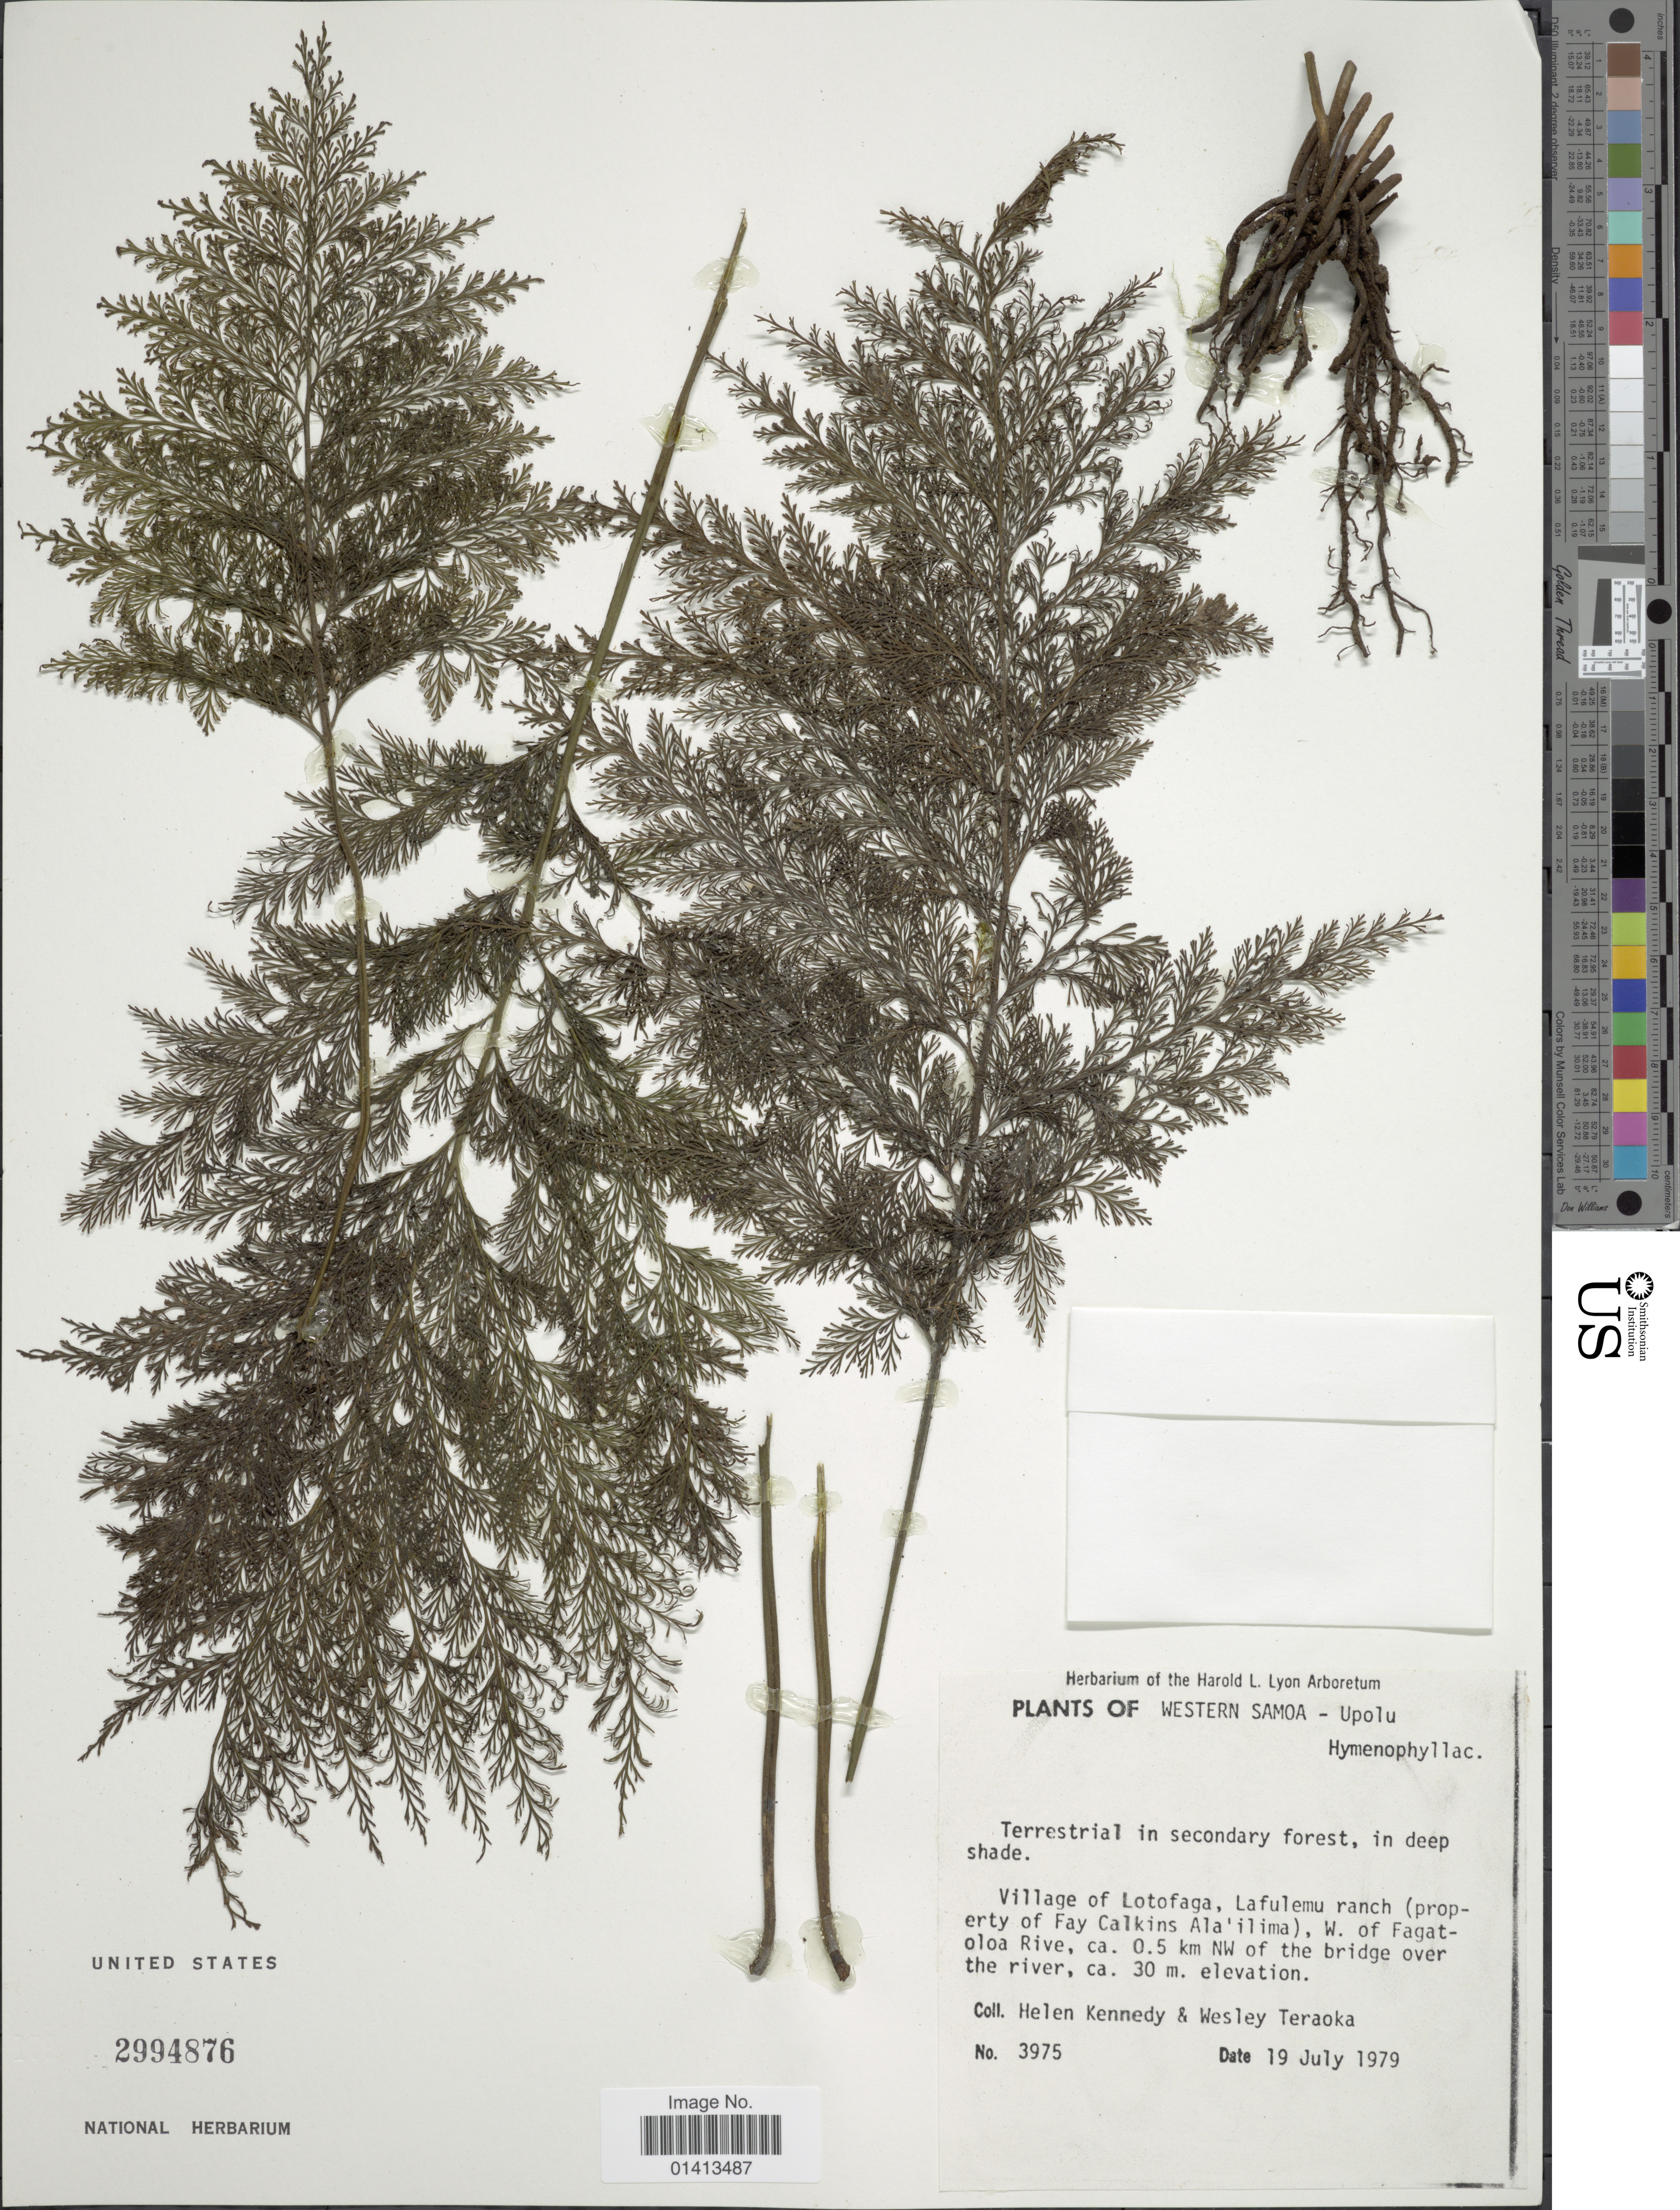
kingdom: Plantae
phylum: Tracheophyta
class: Polypodiopsida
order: Hymenophyllales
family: Hymenophyllaceae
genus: Crepidomanes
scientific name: Crepidomanes sp.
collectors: H. Kennedy & W. Teraoka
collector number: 3975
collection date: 1979-07-19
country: Samoa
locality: Upolu, Village of Lotofaga, lafulemu ranch (property of Fay Calkins Ala'ilima), W of Fagatoloa Rive, ca. 0.5 km NW of the bridge over the river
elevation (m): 30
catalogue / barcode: US 2994876